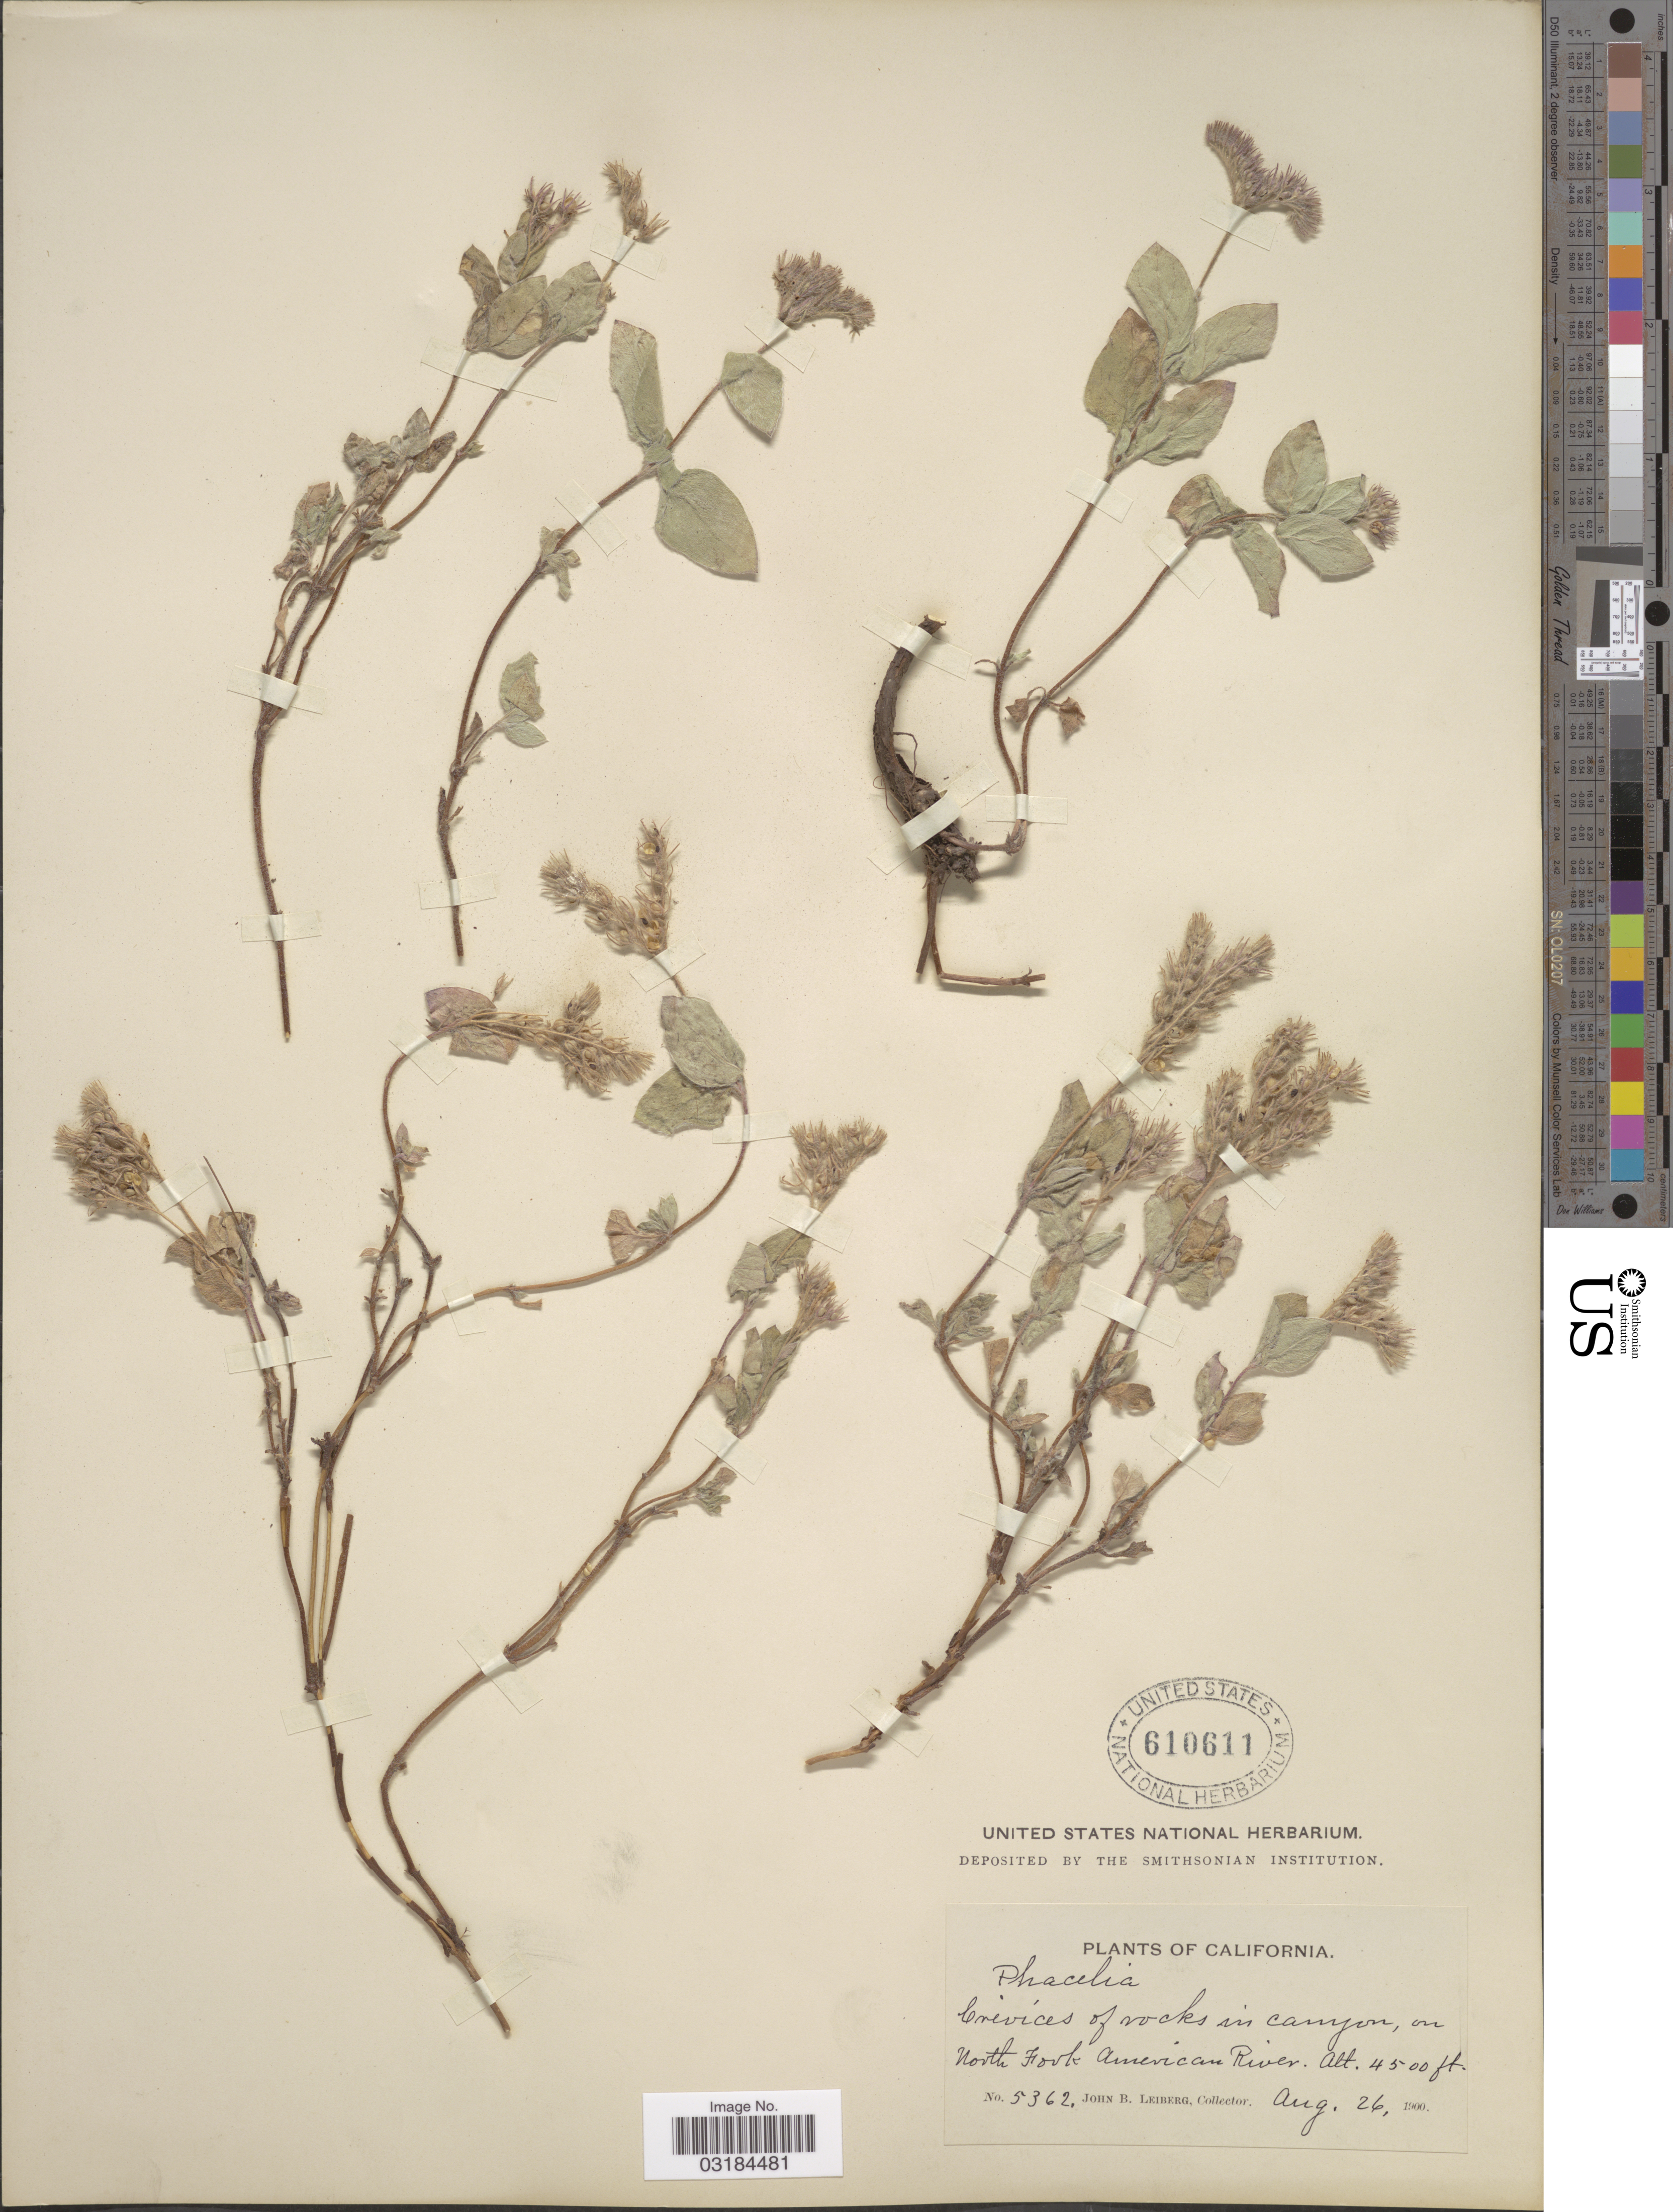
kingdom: Plantae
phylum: Tracheophyta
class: Magnoliopsida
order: Boraginales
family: Hydrophyllaceae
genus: Draperia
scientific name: Draperia systyla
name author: (A. Gray) Torr.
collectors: J. B. Leiberg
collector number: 5362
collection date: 1900-08-26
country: United States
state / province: California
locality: Crevices of rocks in canyon, on North Fork American River.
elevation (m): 1372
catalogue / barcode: US 610611